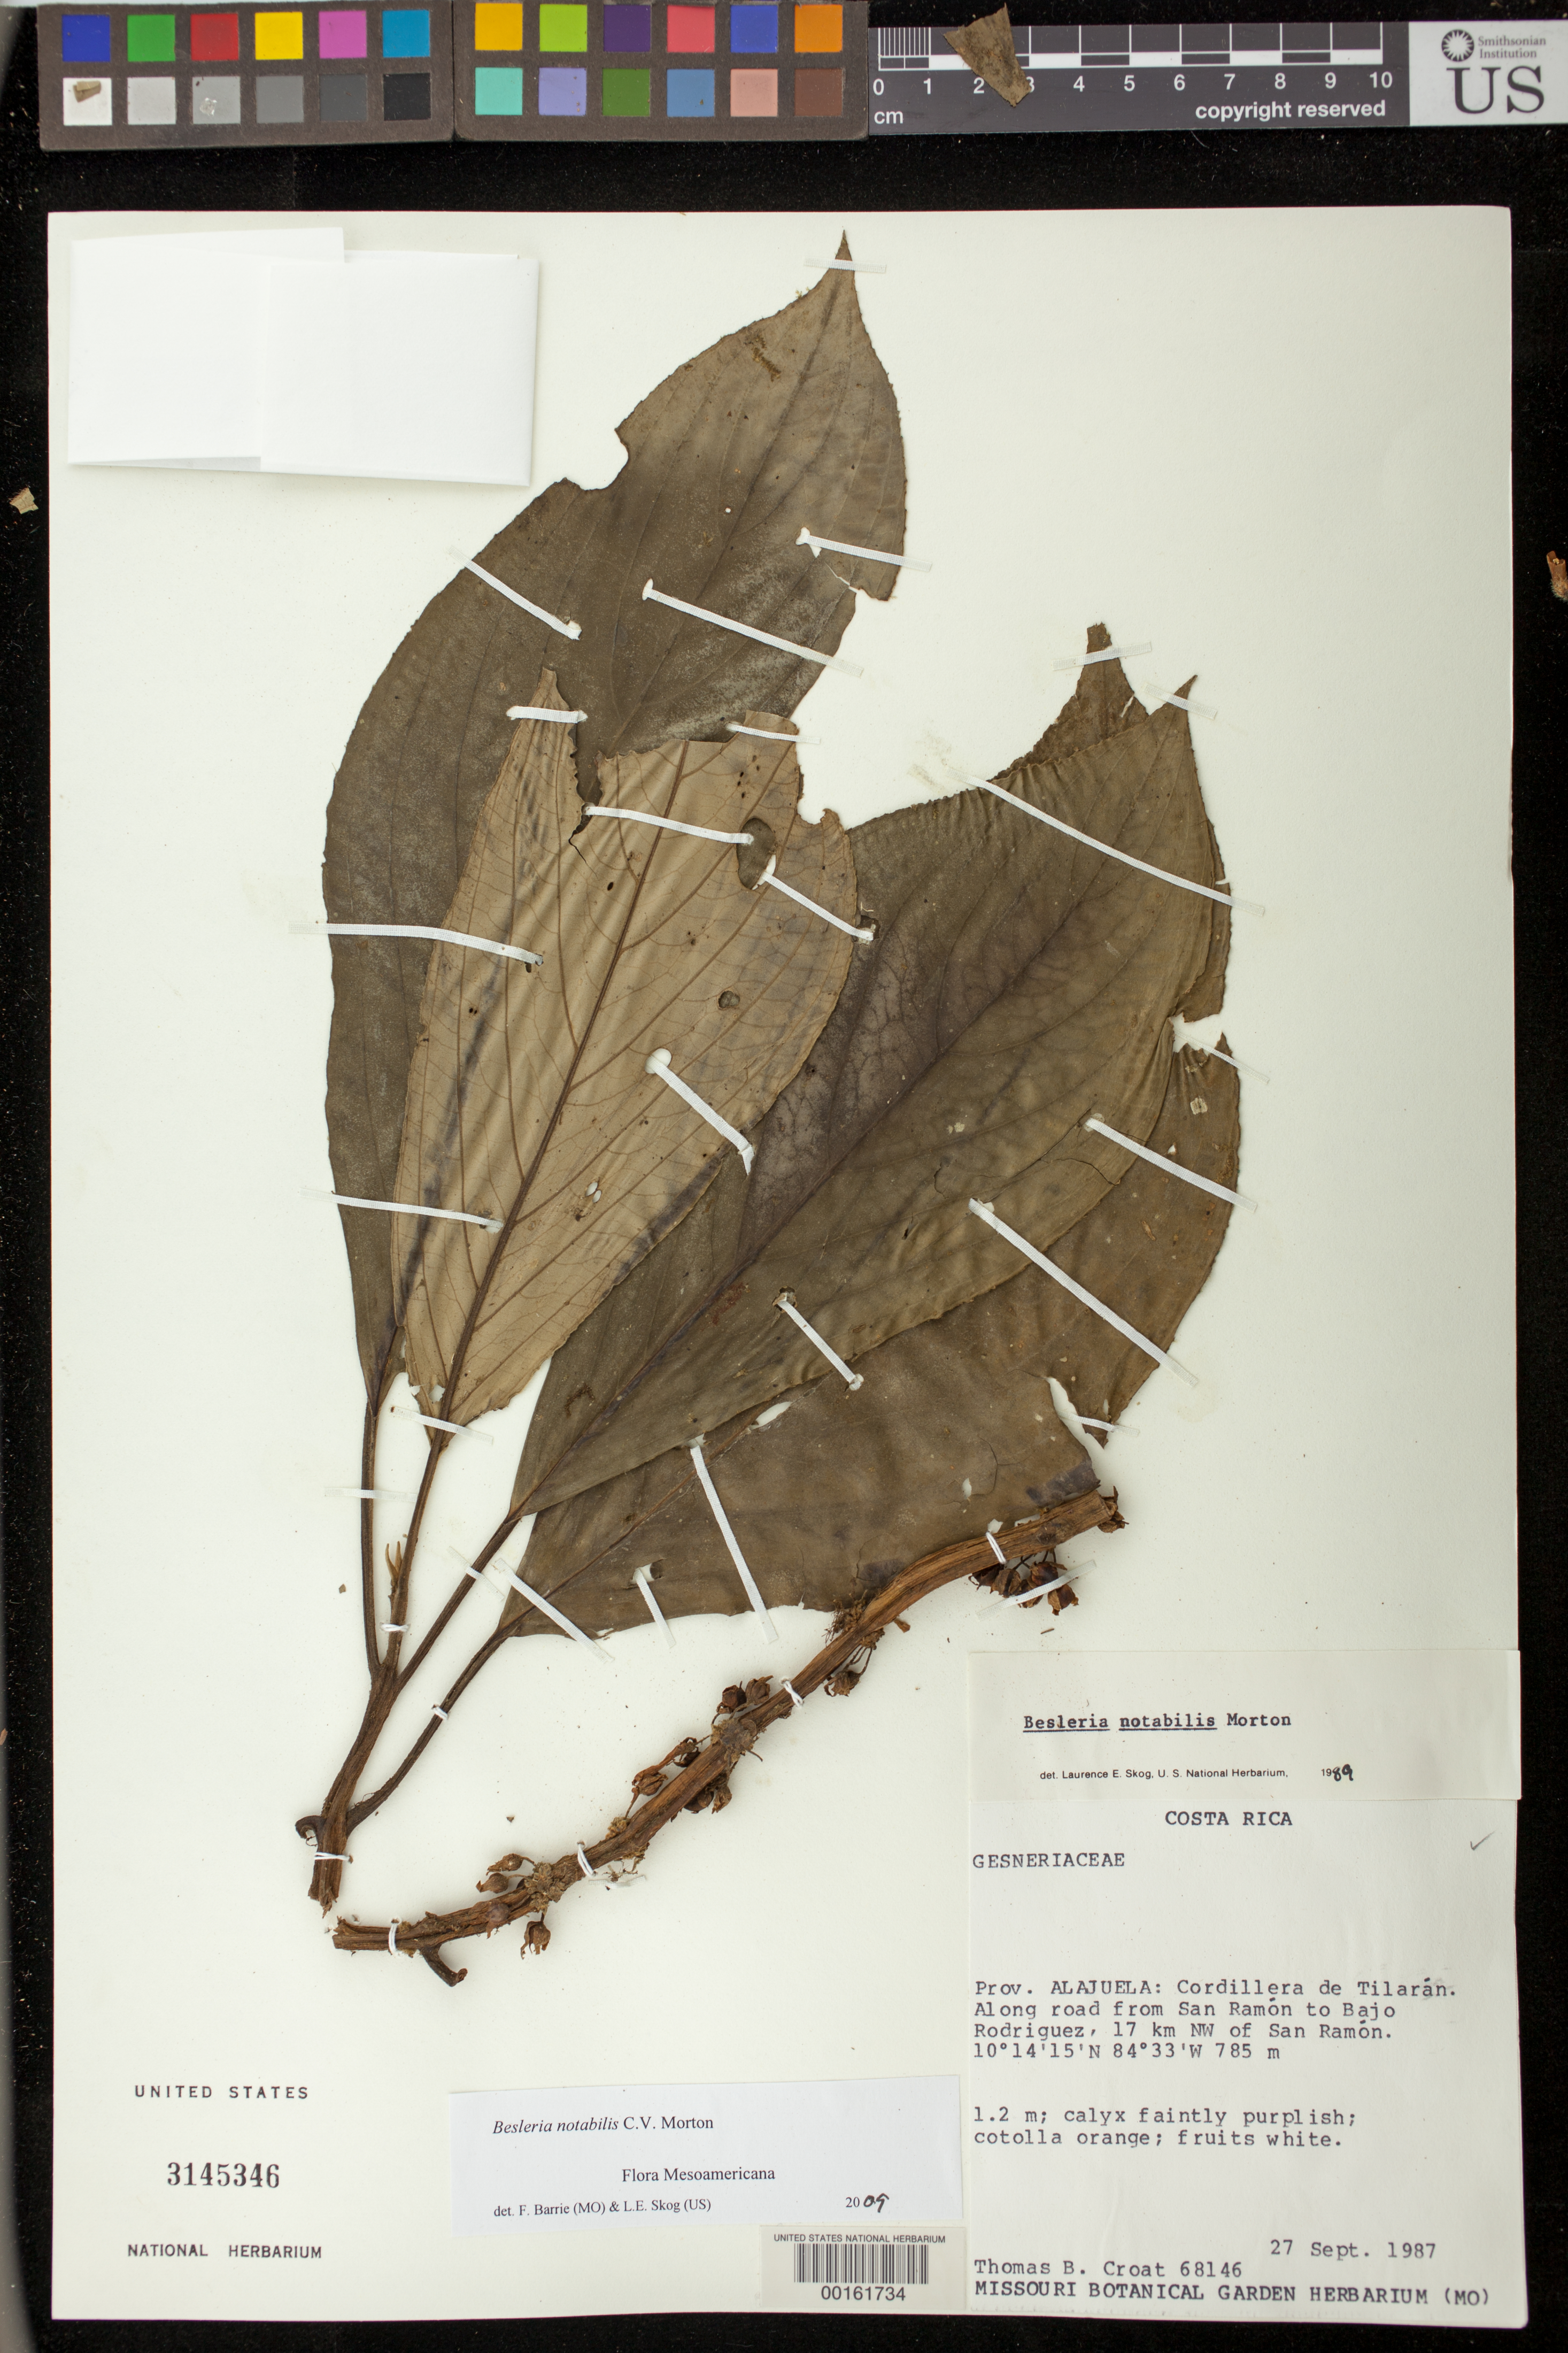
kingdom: Plantae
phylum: Tracheophyta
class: Magnoliopsida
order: Lamiales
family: Gesneriaceae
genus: Besleria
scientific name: Besleria notabilis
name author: C.V. Morton in Standl.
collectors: T. B. Croat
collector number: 68146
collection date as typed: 27 Sep 1987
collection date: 1987-09-27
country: Costa Rica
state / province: Alajuela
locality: Cordillera de Tilaran, along road from San Ramon to Bajo Rodriquez, 17 km NW of San Ramon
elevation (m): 785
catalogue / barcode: US 3145346